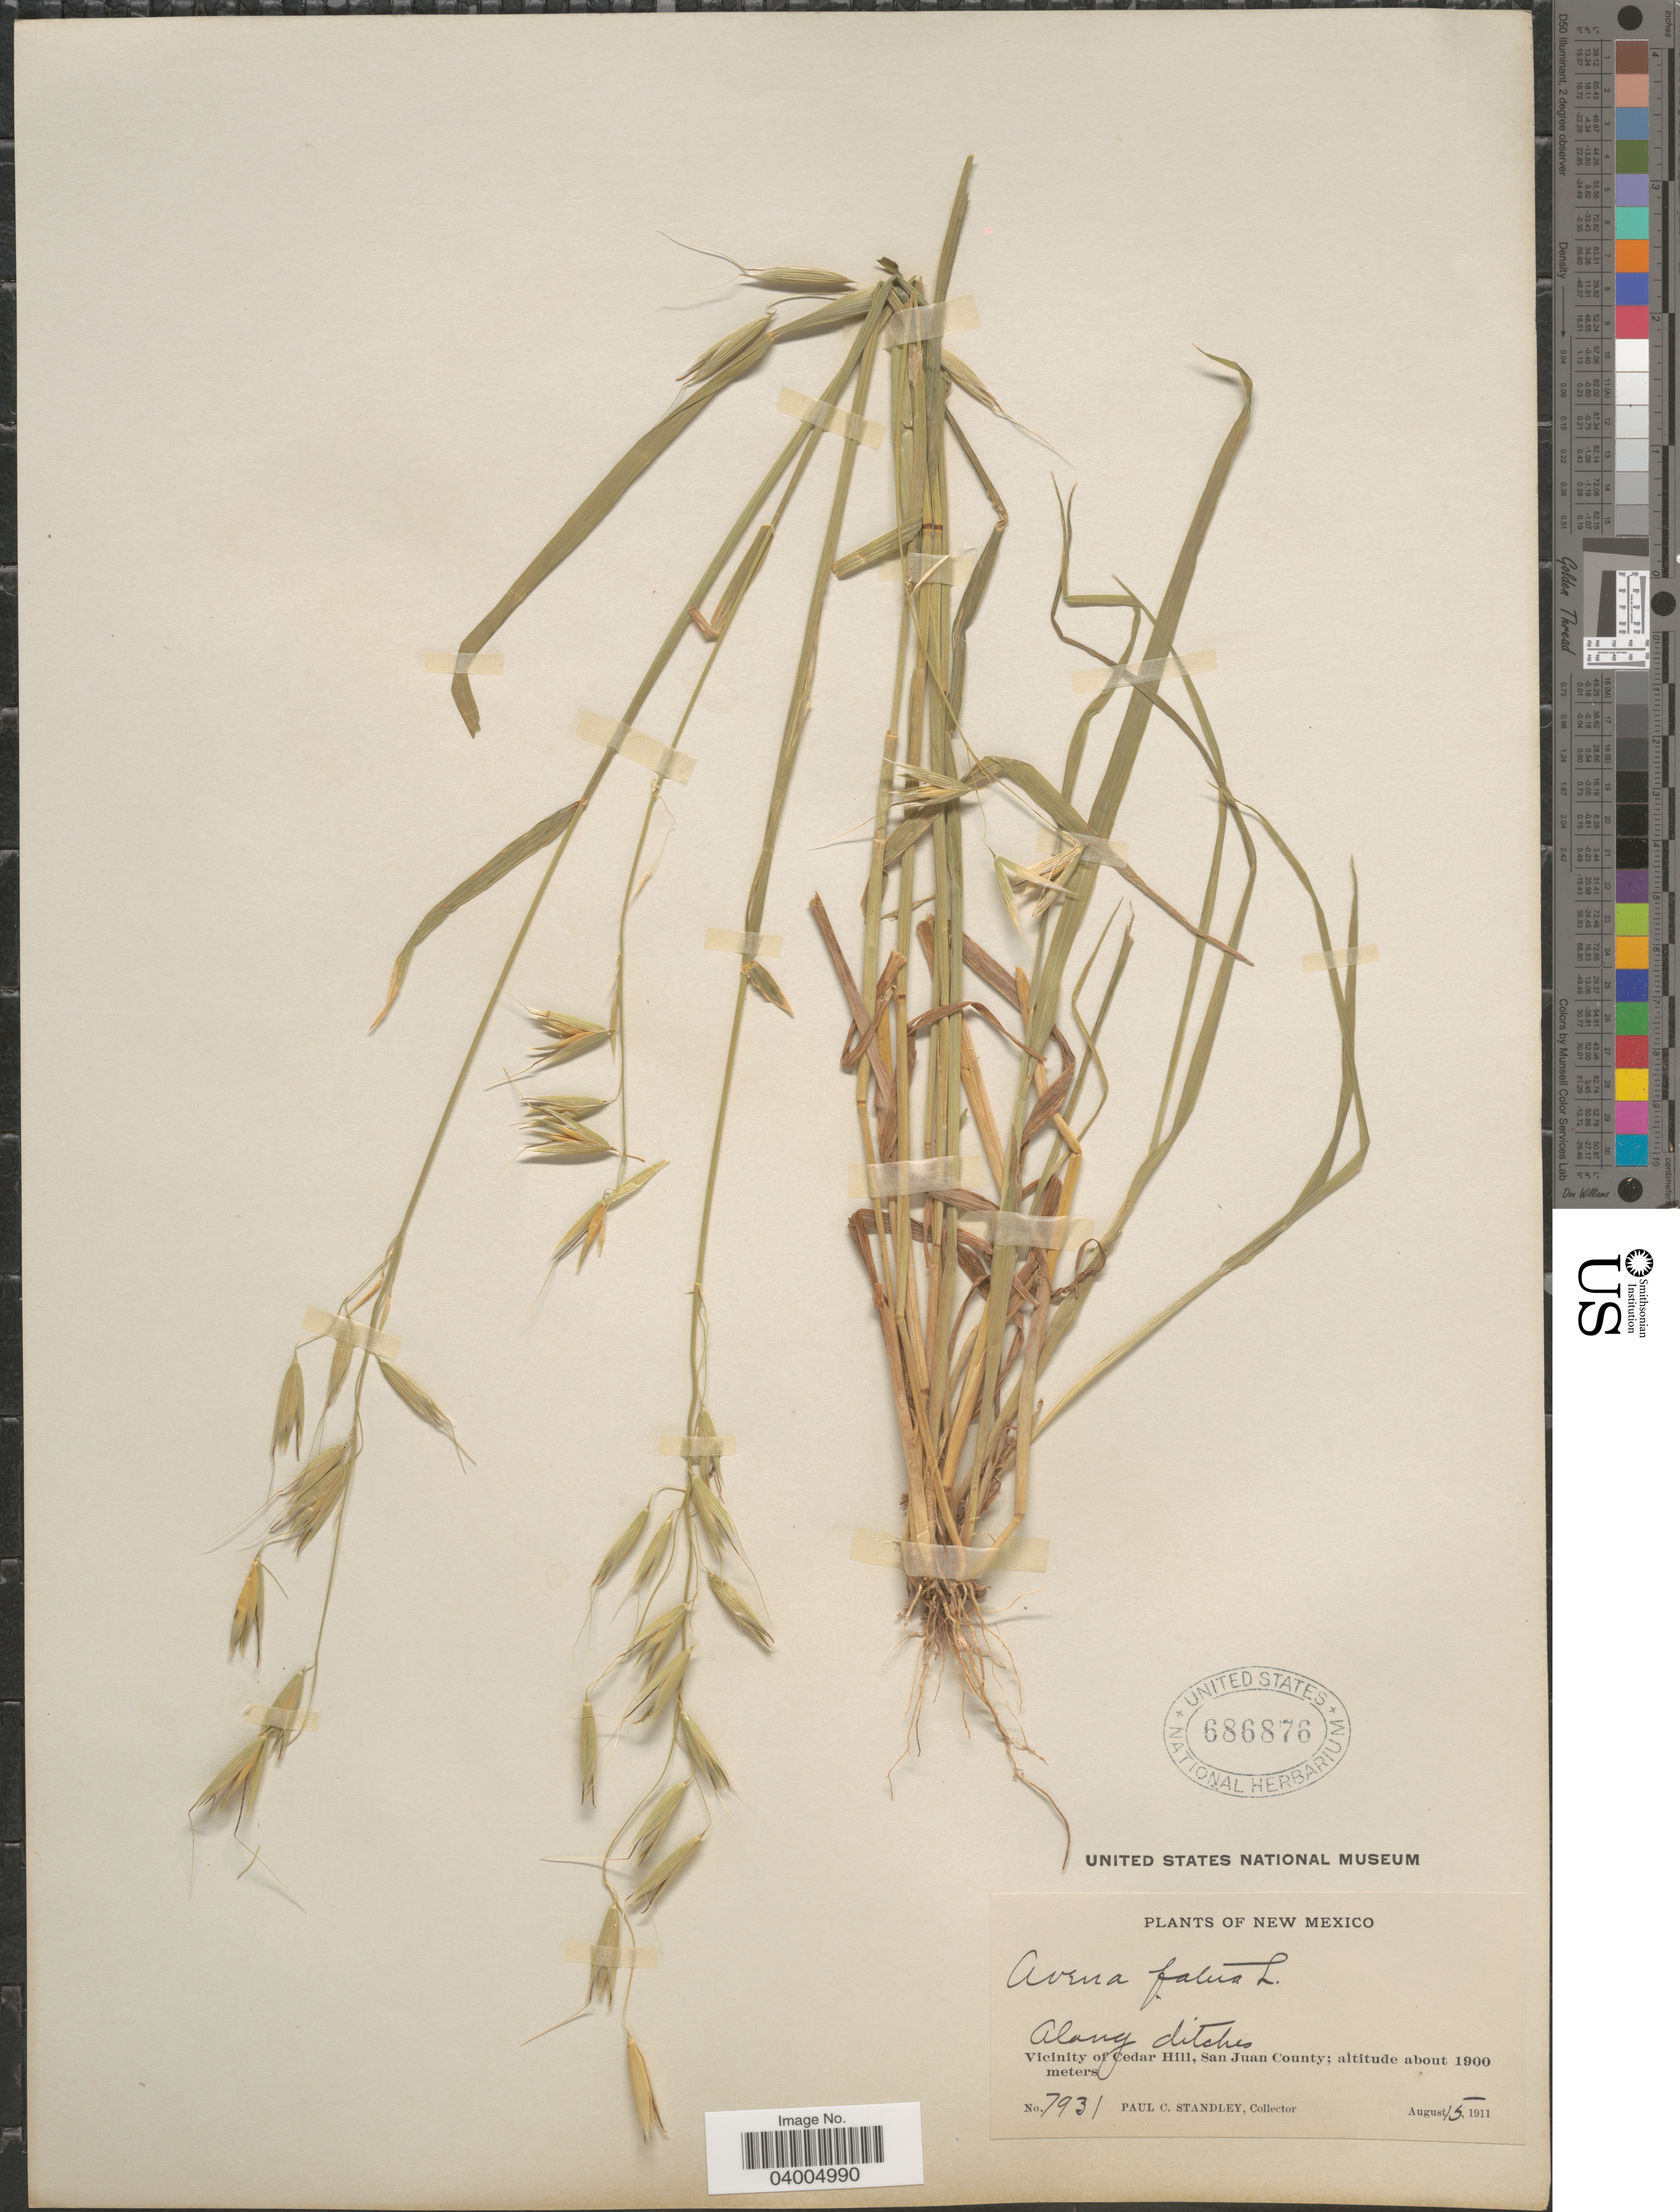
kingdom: Plantae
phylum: Tracheophyta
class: Liliopsida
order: Poales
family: Poaceae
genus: Avena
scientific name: Avena sativa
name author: L.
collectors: P. C. Standley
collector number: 7931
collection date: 1911-08-15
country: United States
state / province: New Mexico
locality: Vicinity of Cedar Hill, San Juan County.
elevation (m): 1900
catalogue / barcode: US 686876